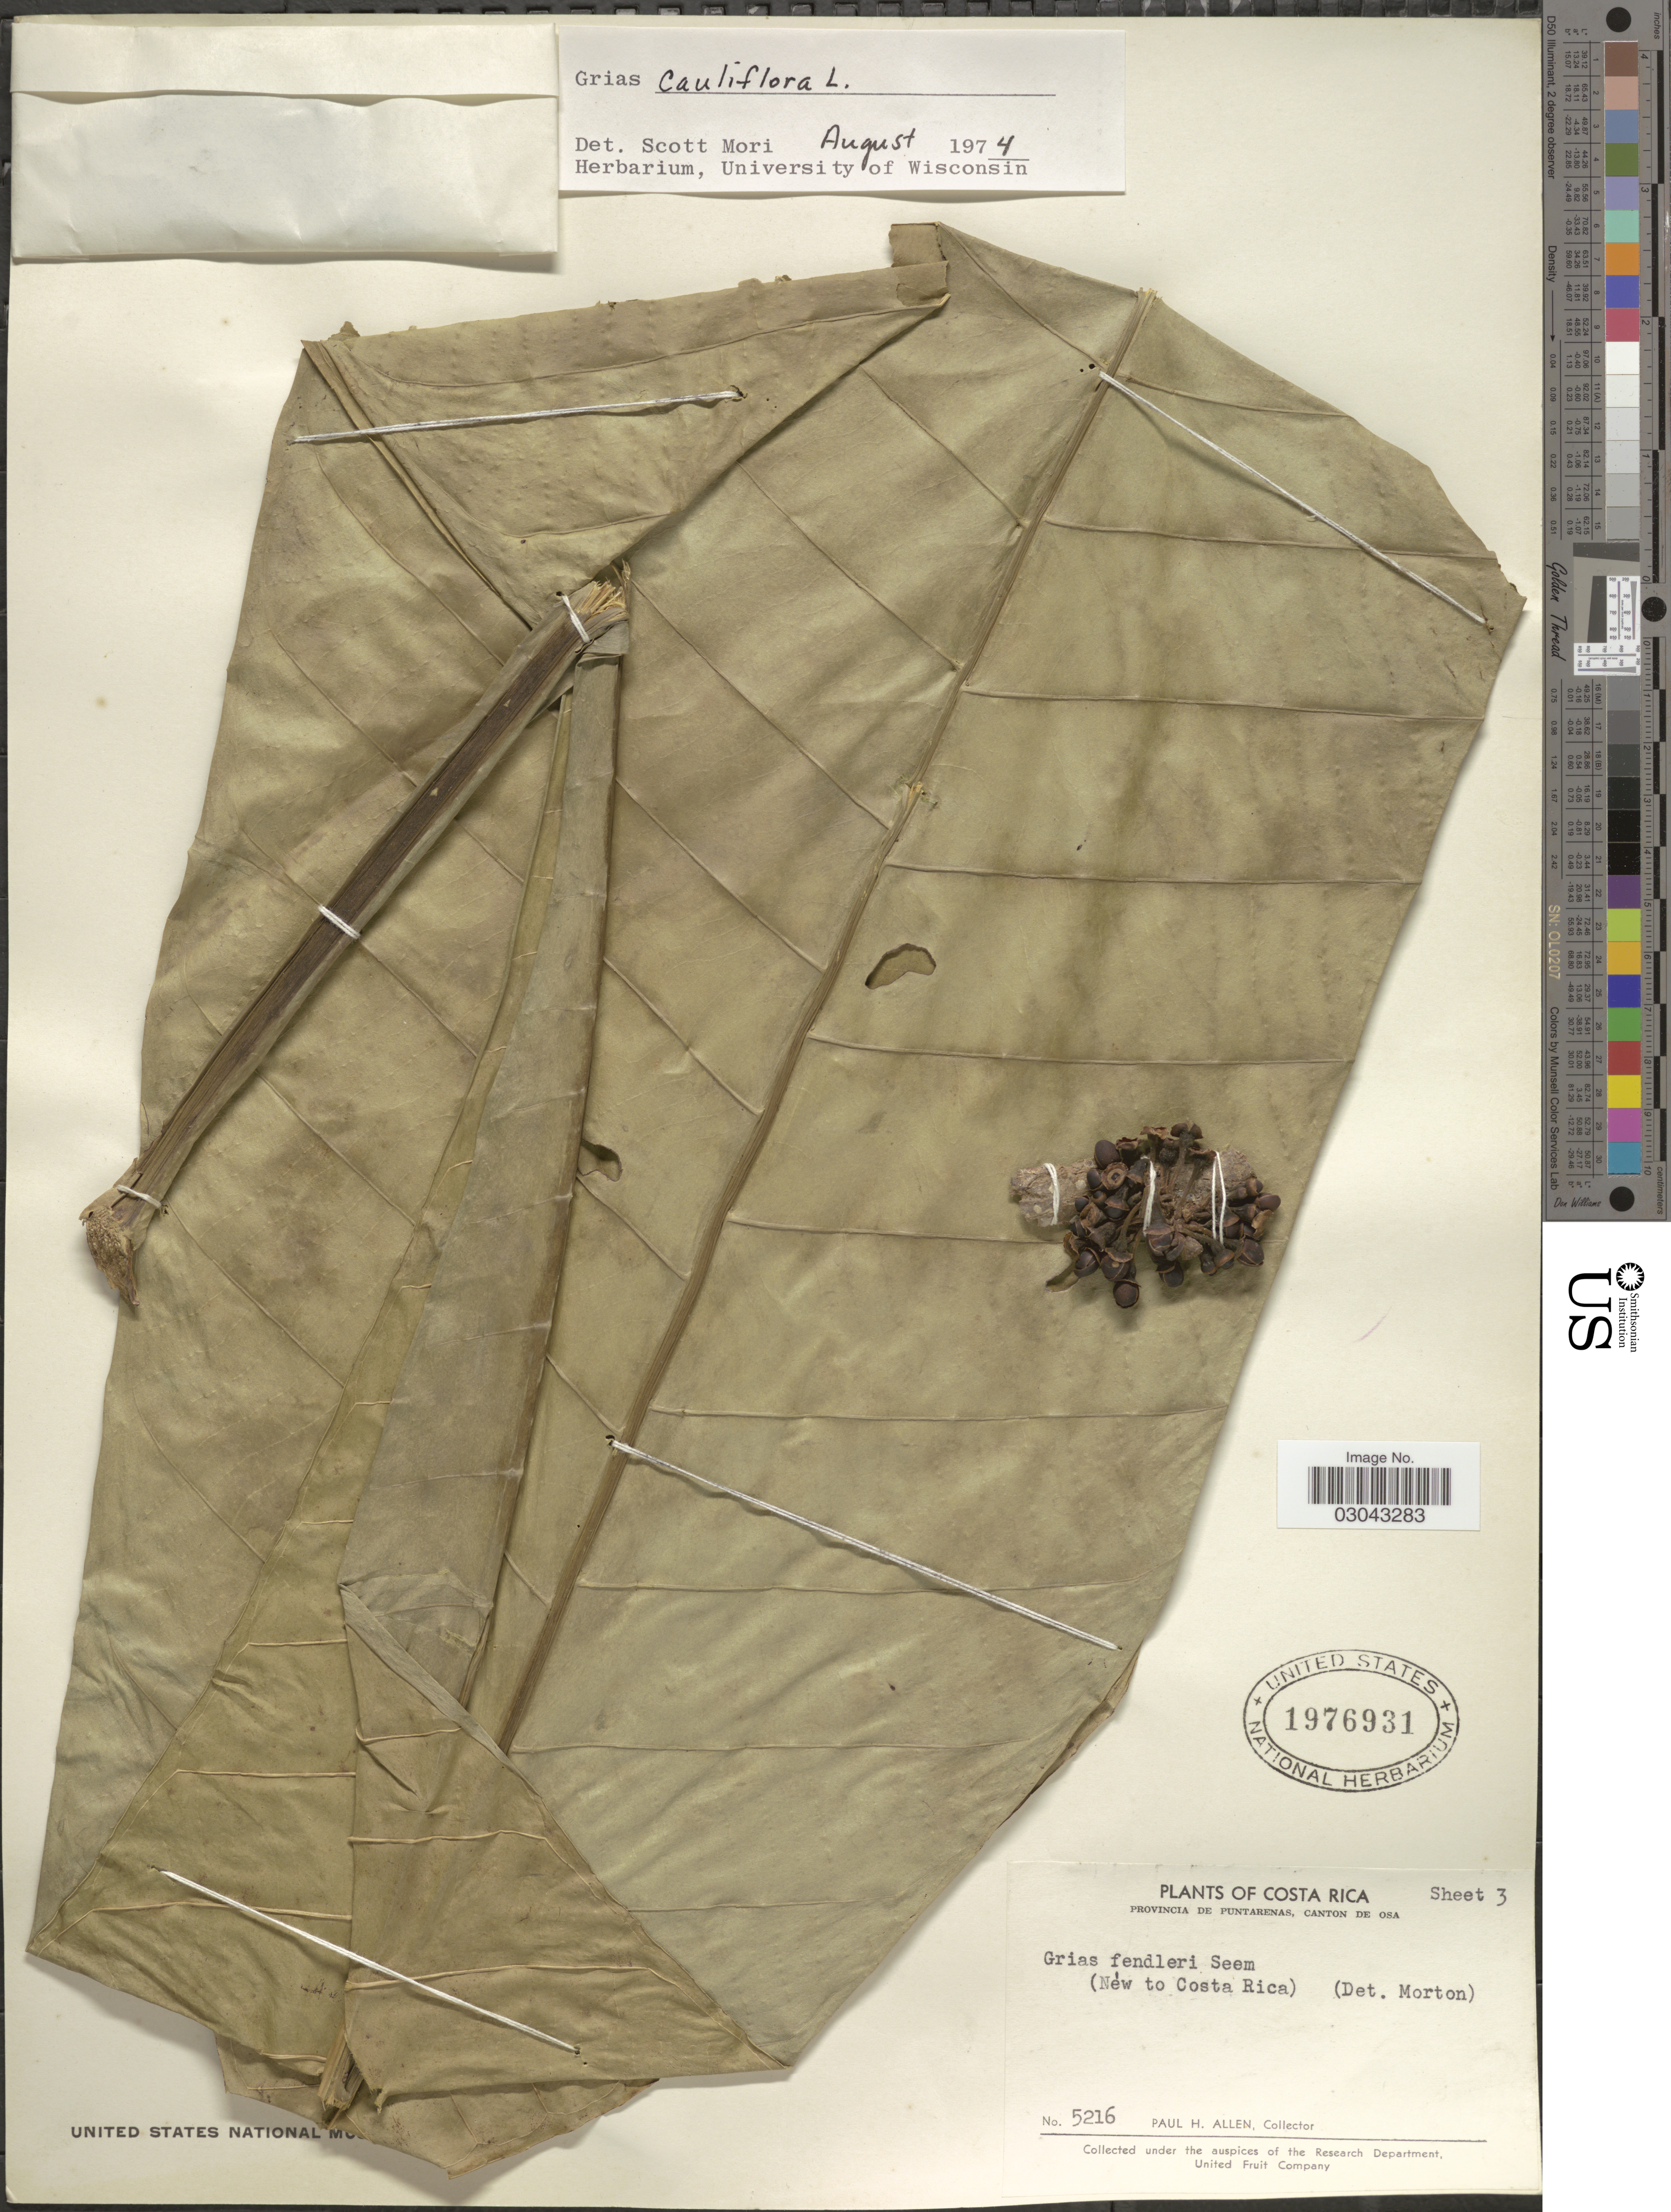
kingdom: Plantae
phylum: Tracheophyta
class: Magnoliopsida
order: Ericales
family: Lecythidaceae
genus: Grias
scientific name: Grias cauliflora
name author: L.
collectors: P. H. Allen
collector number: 5216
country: Costa Rica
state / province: Puntarenas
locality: Provincia De Puntarenas, Canton De Osa.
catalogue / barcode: US 1976931